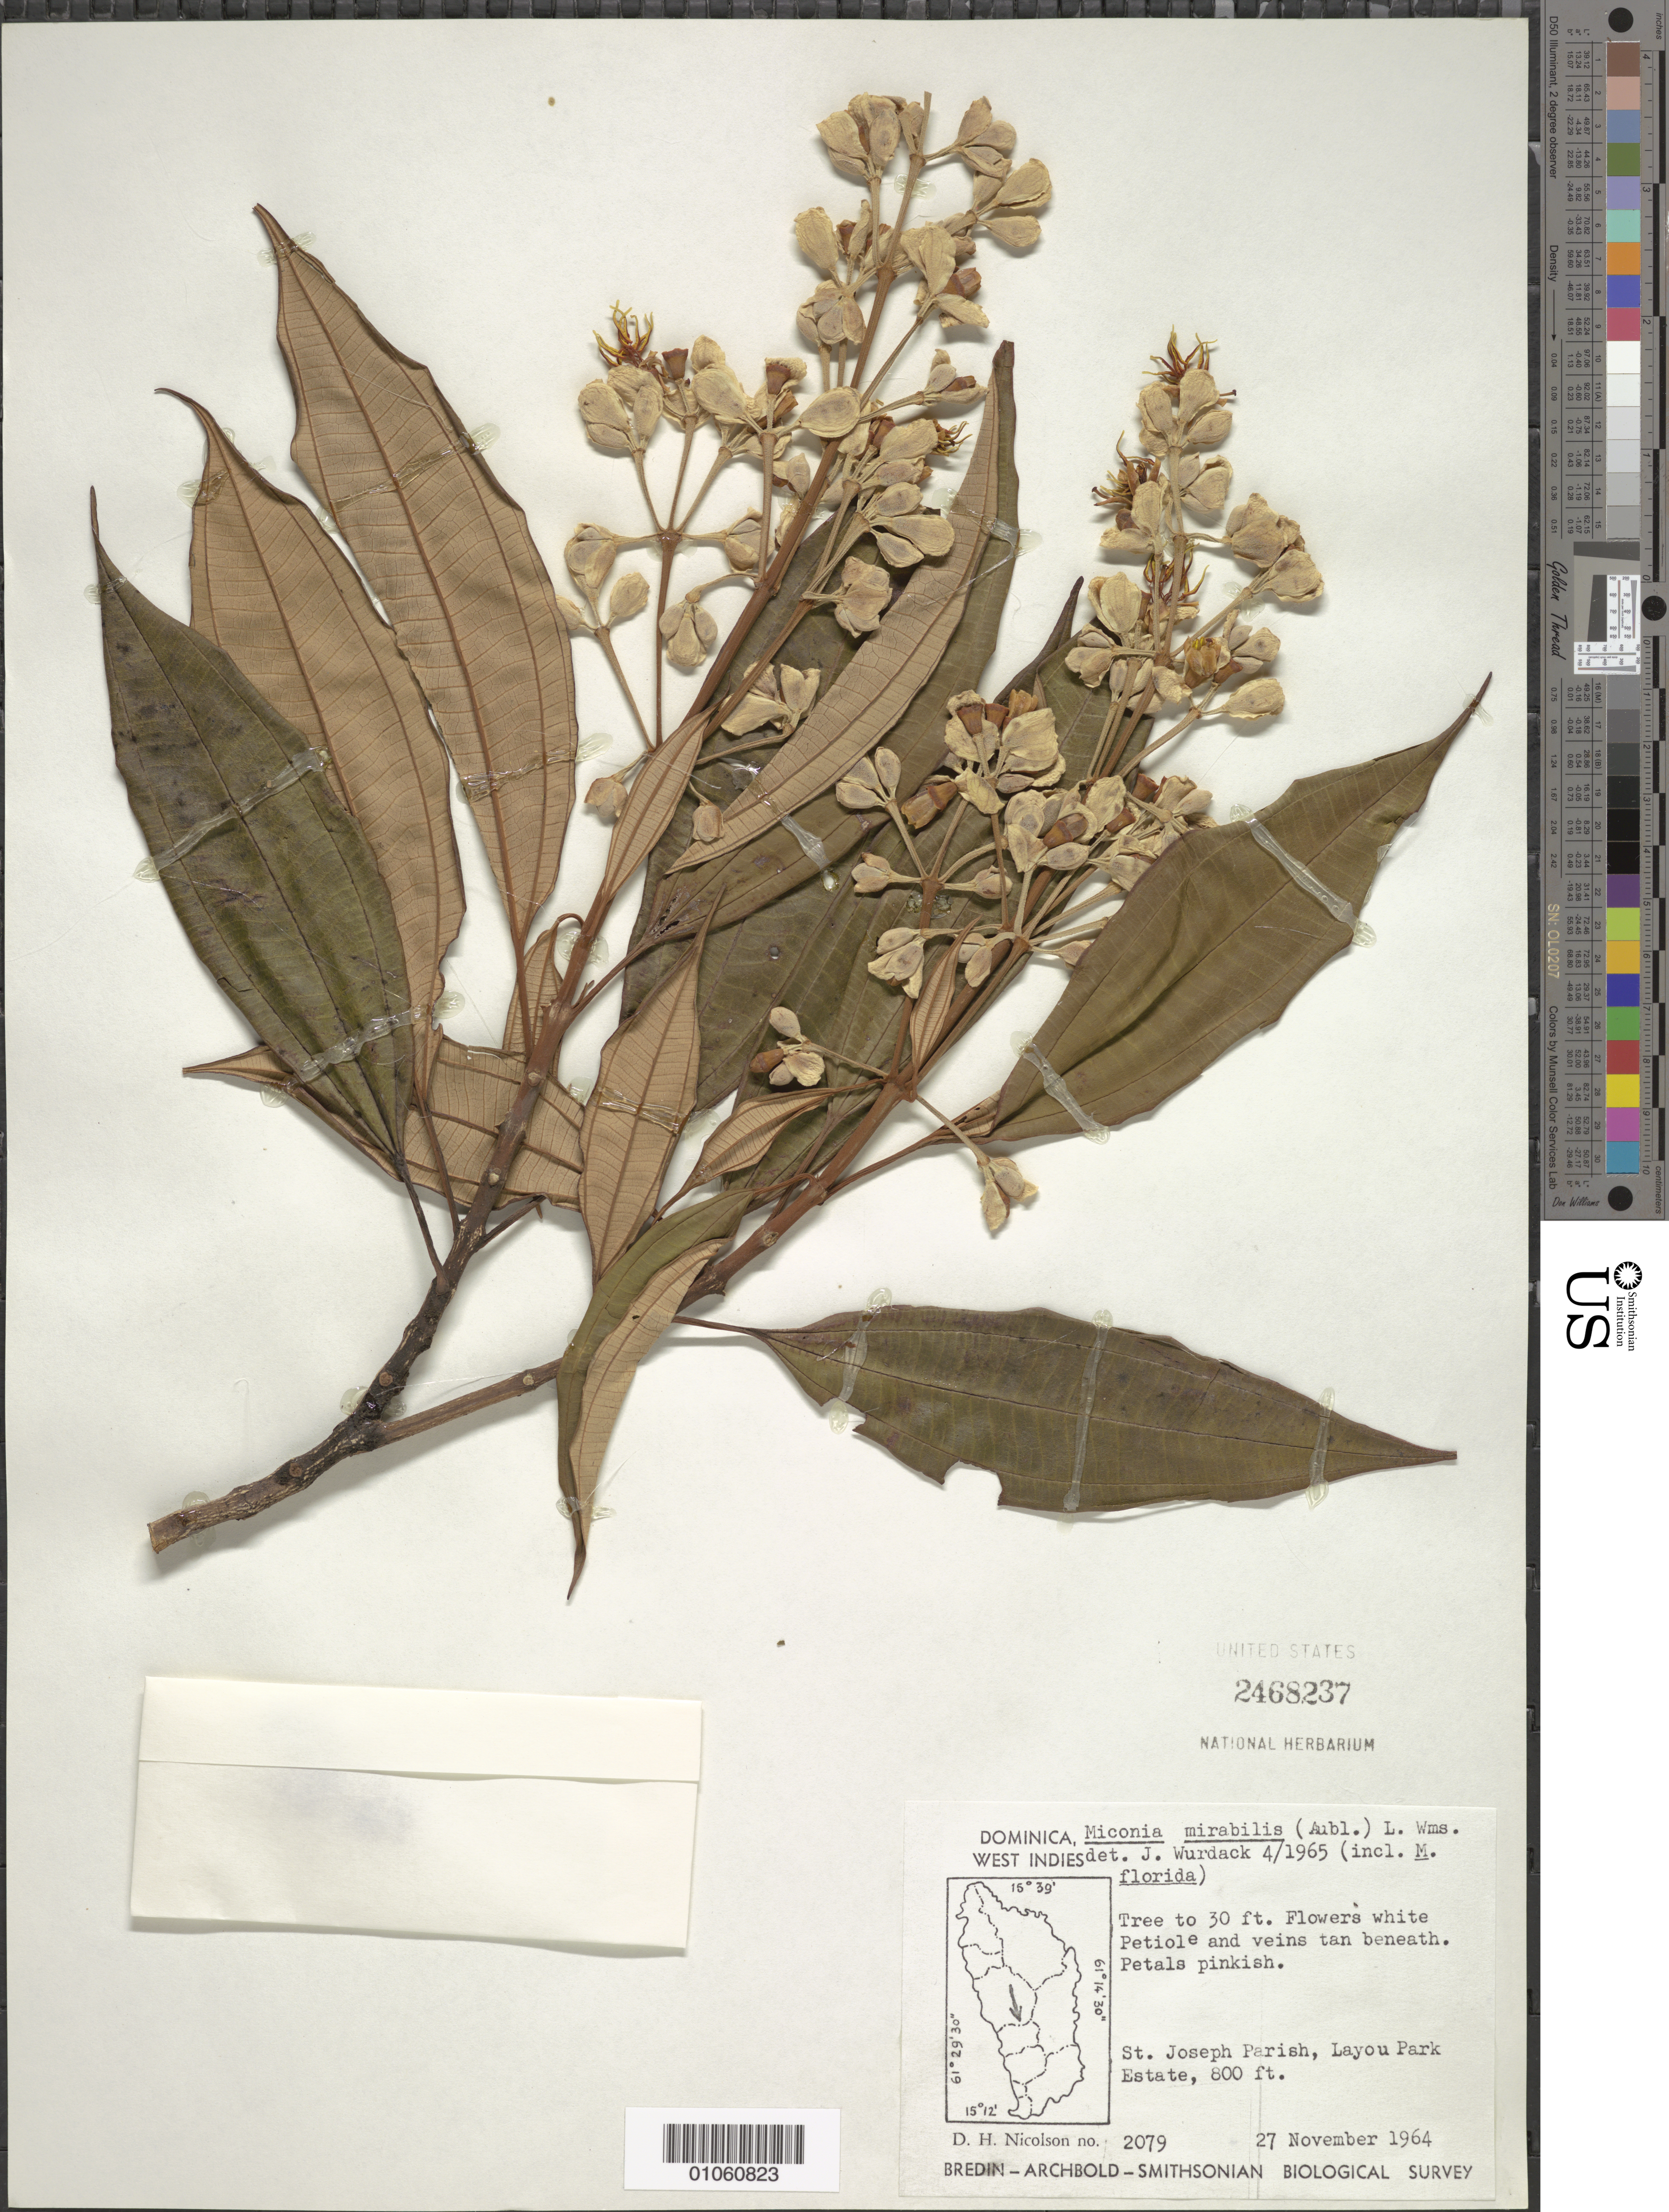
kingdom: Plantae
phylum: Tracheophyta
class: Magnoliopsida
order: Myrtales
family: Melastomataceae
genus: Miconia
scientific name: Miconia mirabilis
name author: (Aubl.) L.O. Williams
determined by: Wurdack, John J., (US), US (UNITED STATES)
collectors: D. H. Nicolson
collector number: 2079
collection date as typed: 27 Nov 1964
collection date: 1964-11-27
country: Dominica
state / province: St. Joseph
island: Dominica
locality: Layou Park Estate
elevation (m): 244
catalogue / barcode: US 2468237